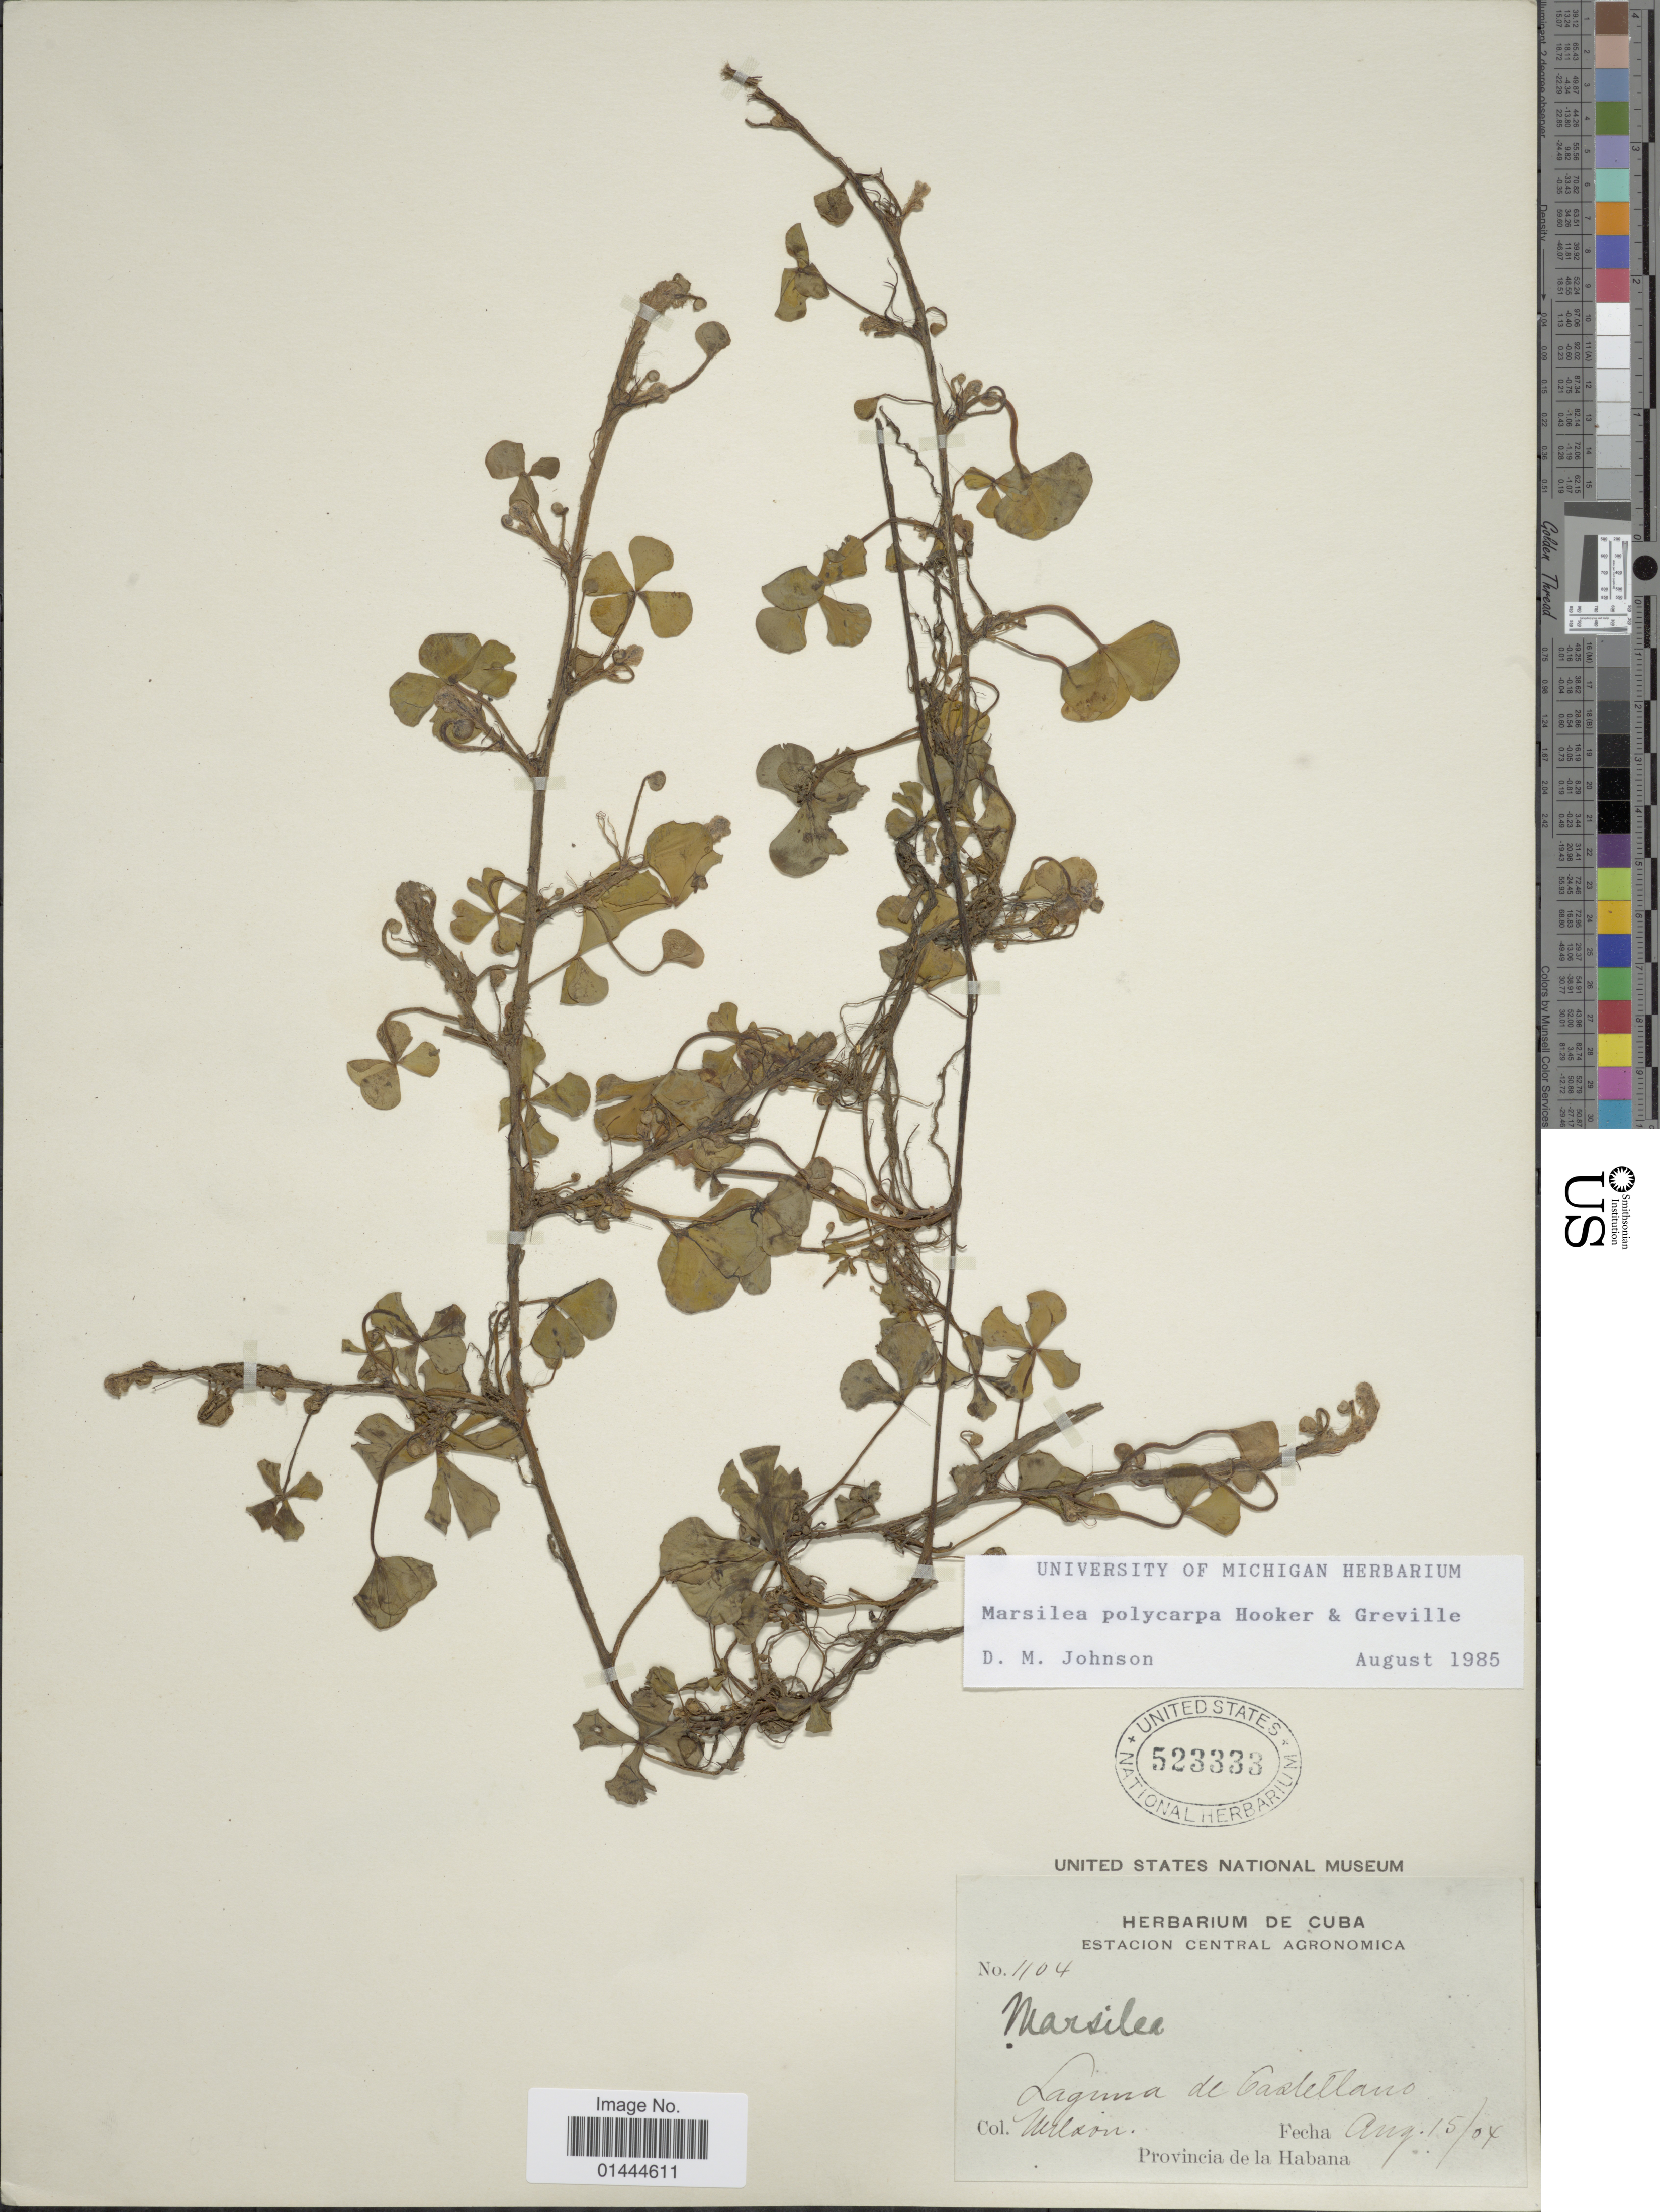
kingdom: Plantae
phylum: Tracheophyta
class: Polypodiopsida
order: Salviniales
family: Marsileaceae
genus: Marsilea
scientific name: Marsilea polycarpa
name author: Hook. & Grev.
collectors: -- Wilson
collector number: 1104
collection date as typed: Transcribed d/m/y: 15/8/04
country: Cuba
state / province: La Habana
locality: Laguna de Castellano, Provincia de la Habana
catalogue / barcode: US 523333